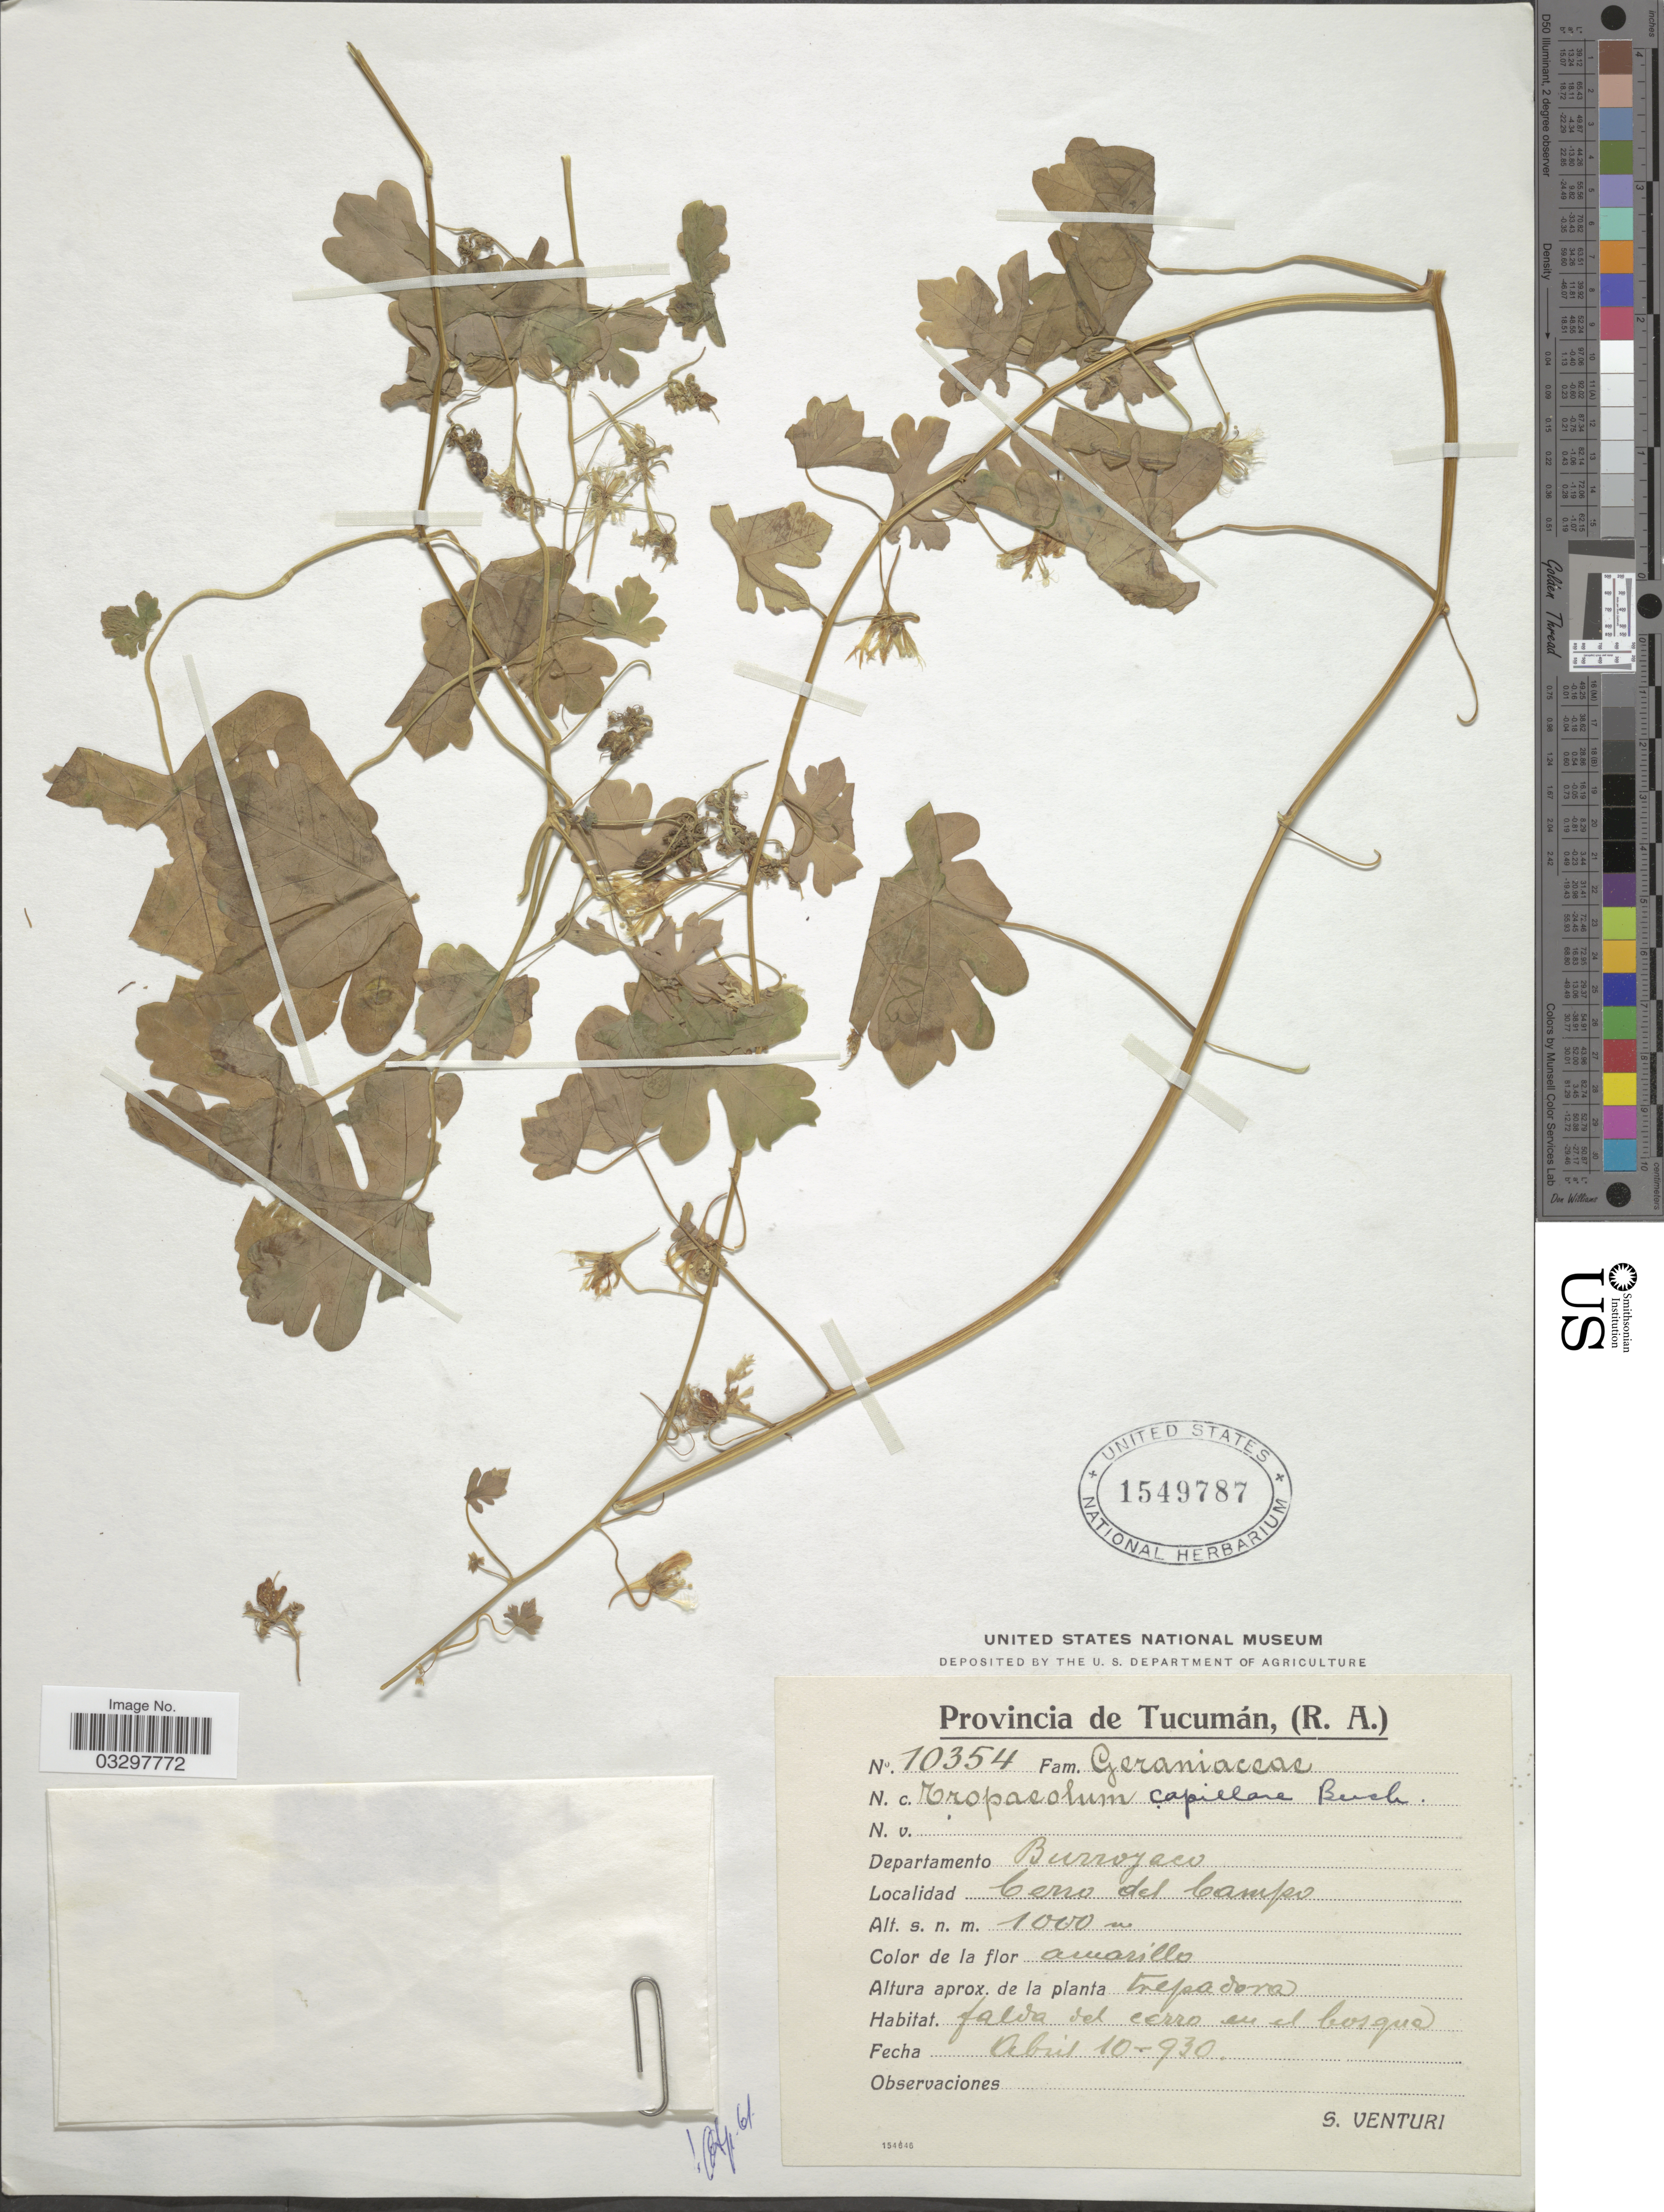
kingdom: Plantae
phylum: Tracheophyta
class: Magnoliopsida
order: Brassicales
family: Tropaeolaceae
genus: Tropaeolum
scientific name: Tropaeolum capillare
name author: Buchenau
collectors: S. Venturi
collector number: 10354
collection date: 1930-04-10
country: Argentina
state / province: Tucuman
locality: Provincia de Tucumán, (R.A.). Departamento Burroyaco. Cerro del Campo.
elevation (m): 1000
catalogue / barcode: US 1549787